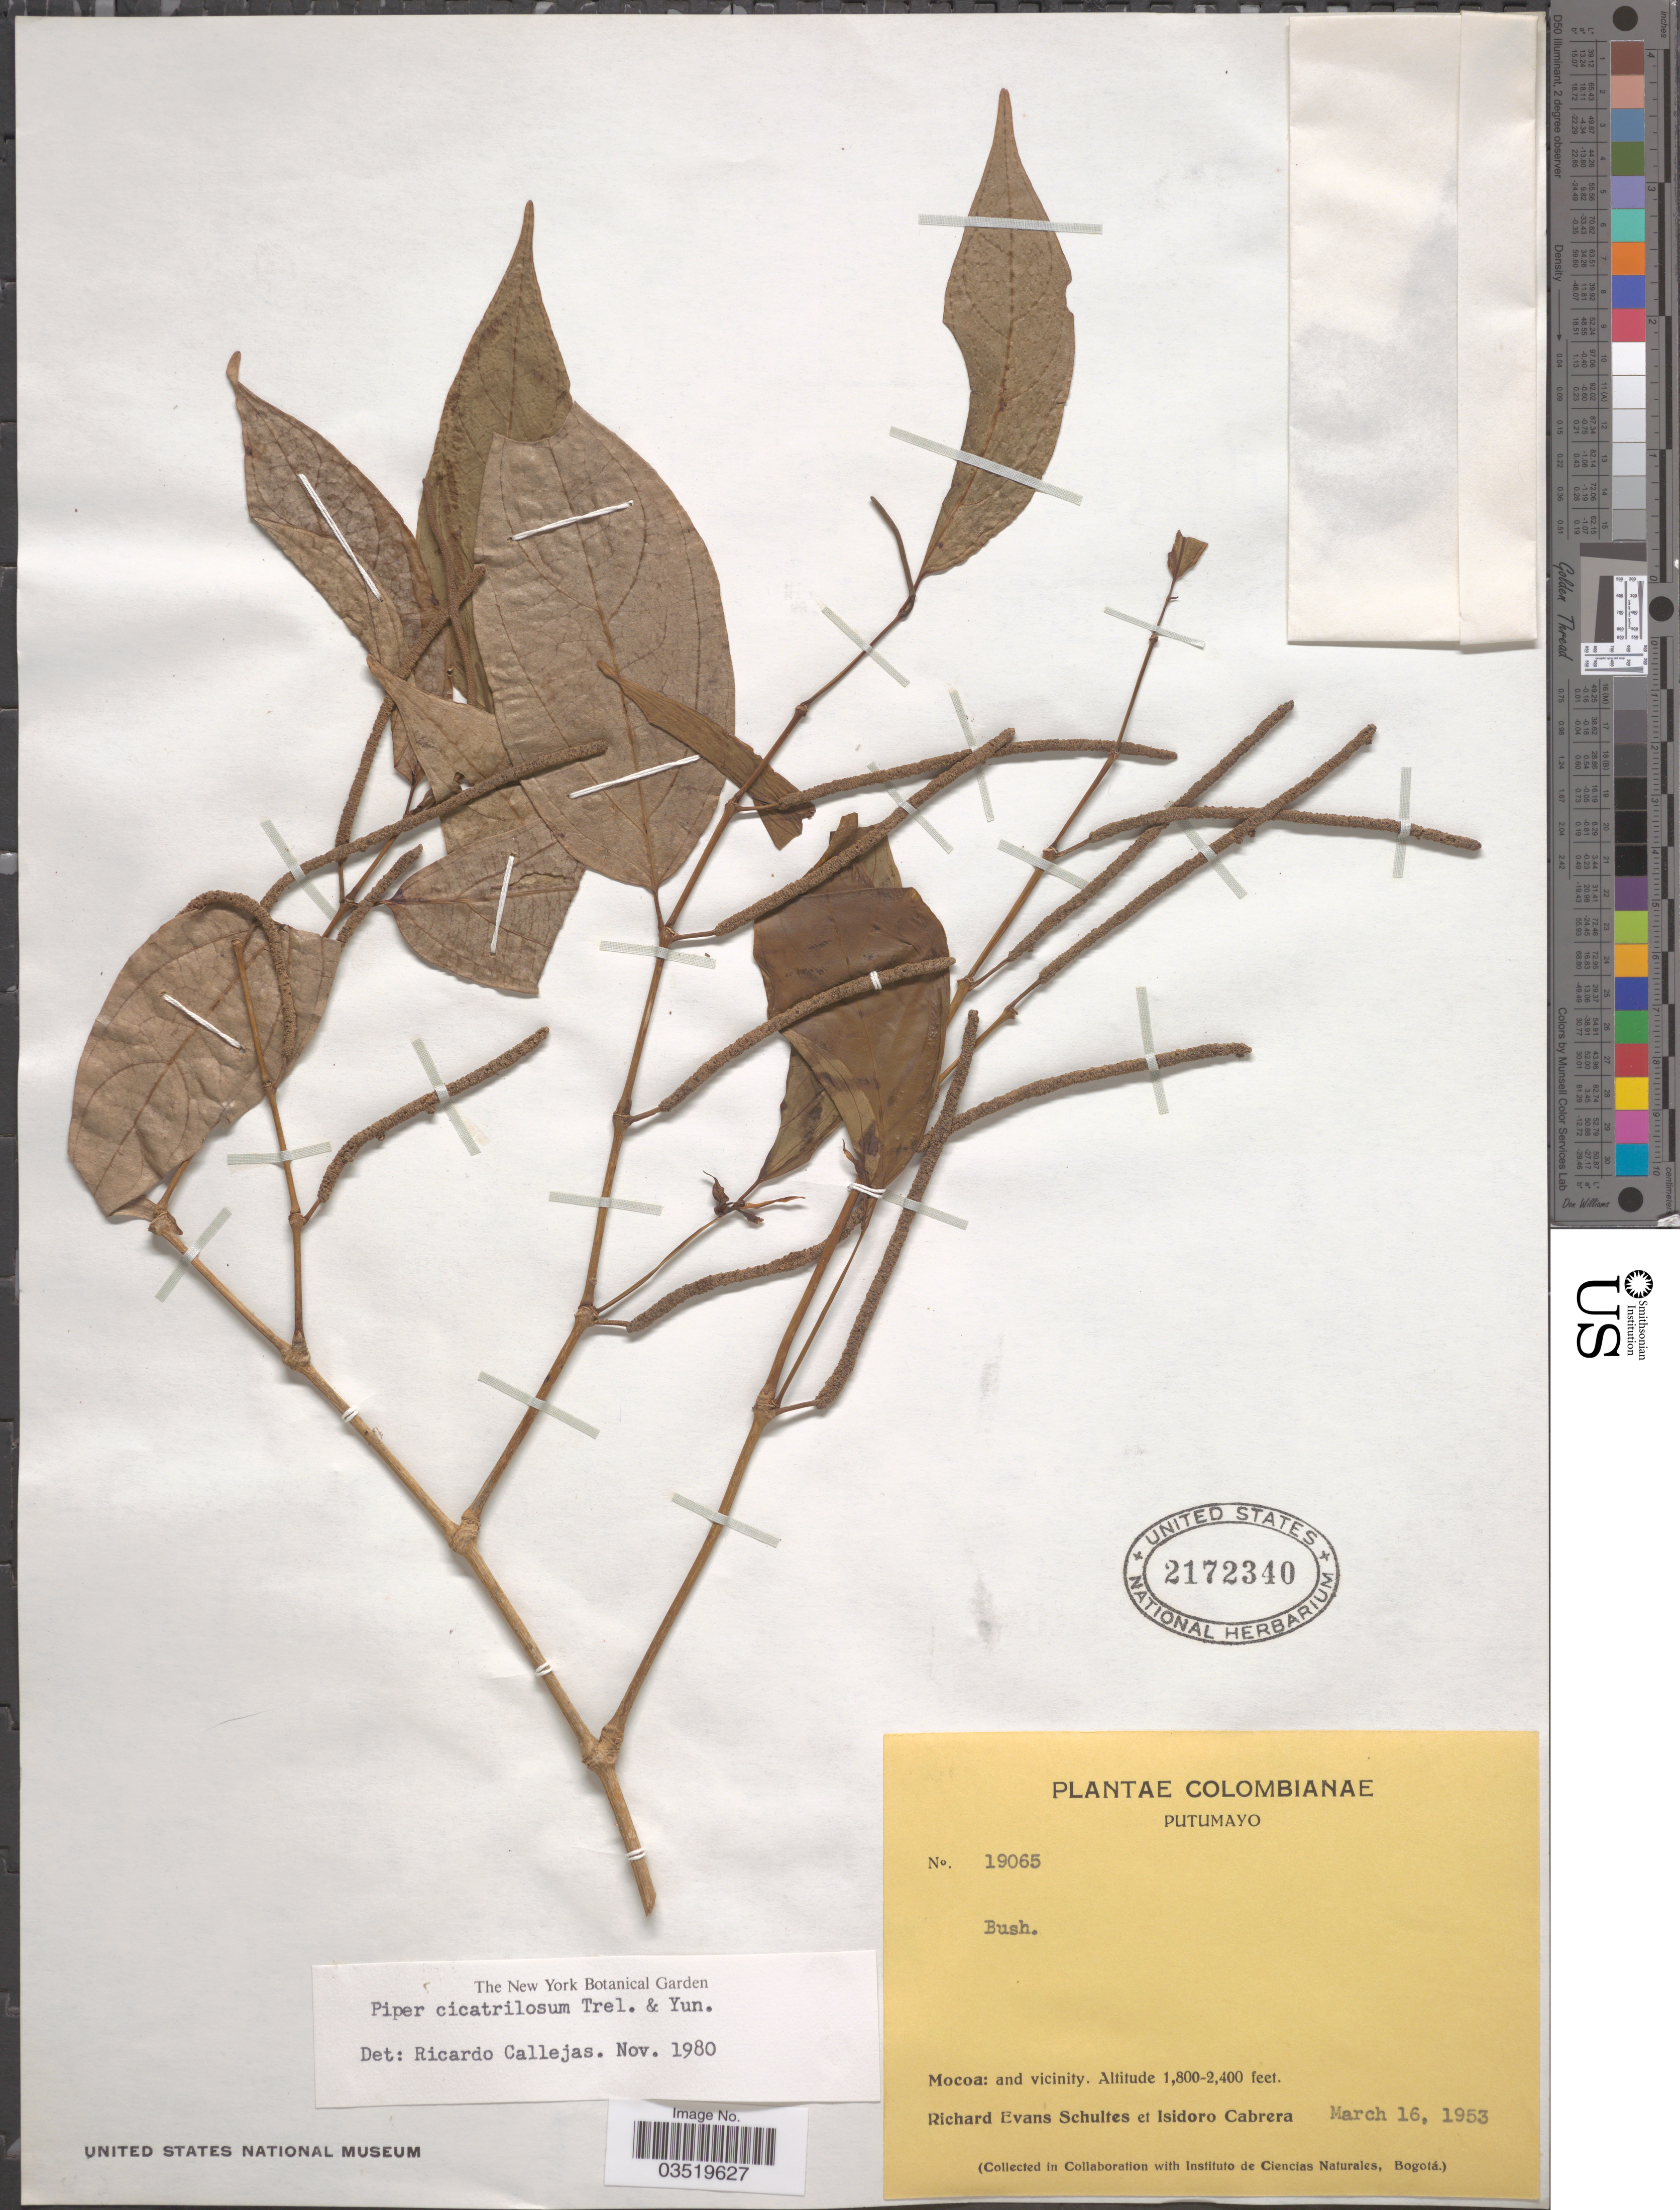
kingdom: Plantae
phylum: Tracheophyta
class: Magnoliopsida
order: Piperales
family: Piperaceae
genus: Piper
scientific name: Piper cicatriculosum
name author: Trel. & Yunck.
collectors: R. E. Schultes & I. Cabrera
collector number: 19065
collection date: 1953-03-16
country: Colombia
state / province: Putumayo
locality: Mocoa: and vicinity.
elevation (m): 549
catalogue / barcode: US 2172340